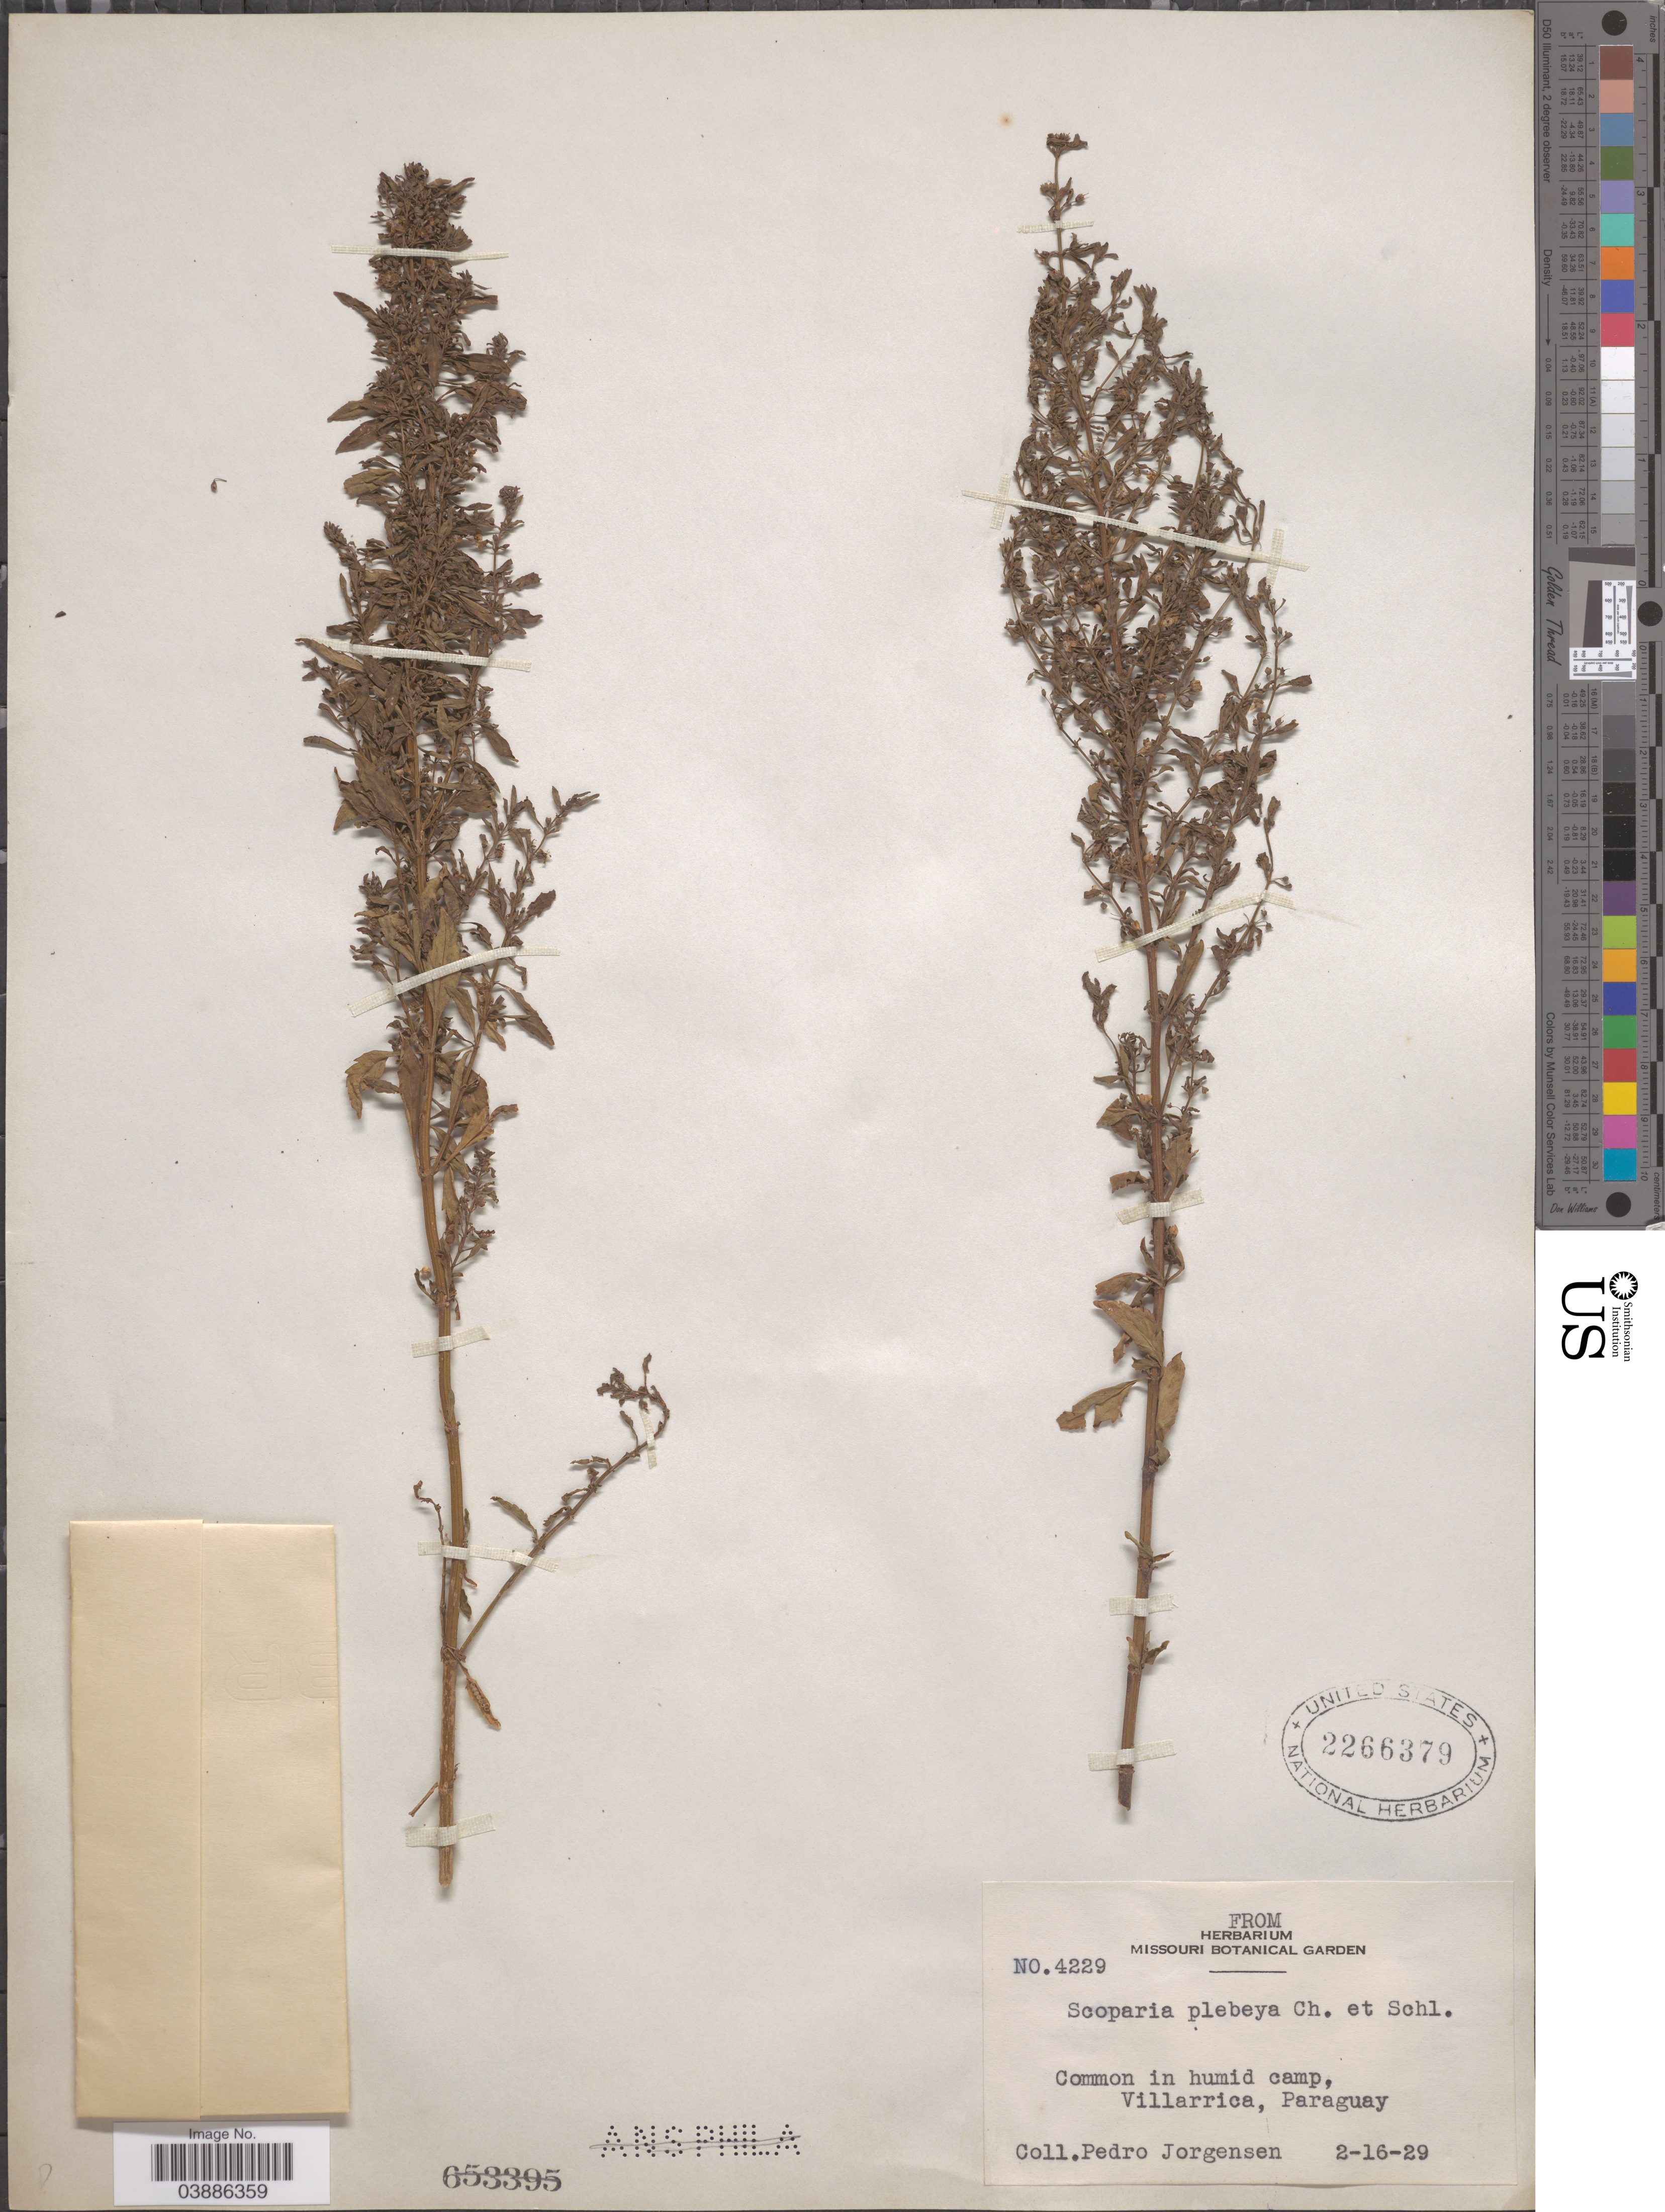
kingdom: Plantae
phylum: Tracheophyta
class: Magnoliopsida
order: Lamiales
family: Plantaginaceae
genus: Scoparia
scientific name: Scoparia plebeja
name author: Cham. & Schltdl.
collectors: P. Jörgensen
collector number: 4229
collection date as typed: Transcribed d/m/y: 16/2/29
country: Paraguay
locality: In humid camp, Villarrica.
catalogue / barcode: US 2266379